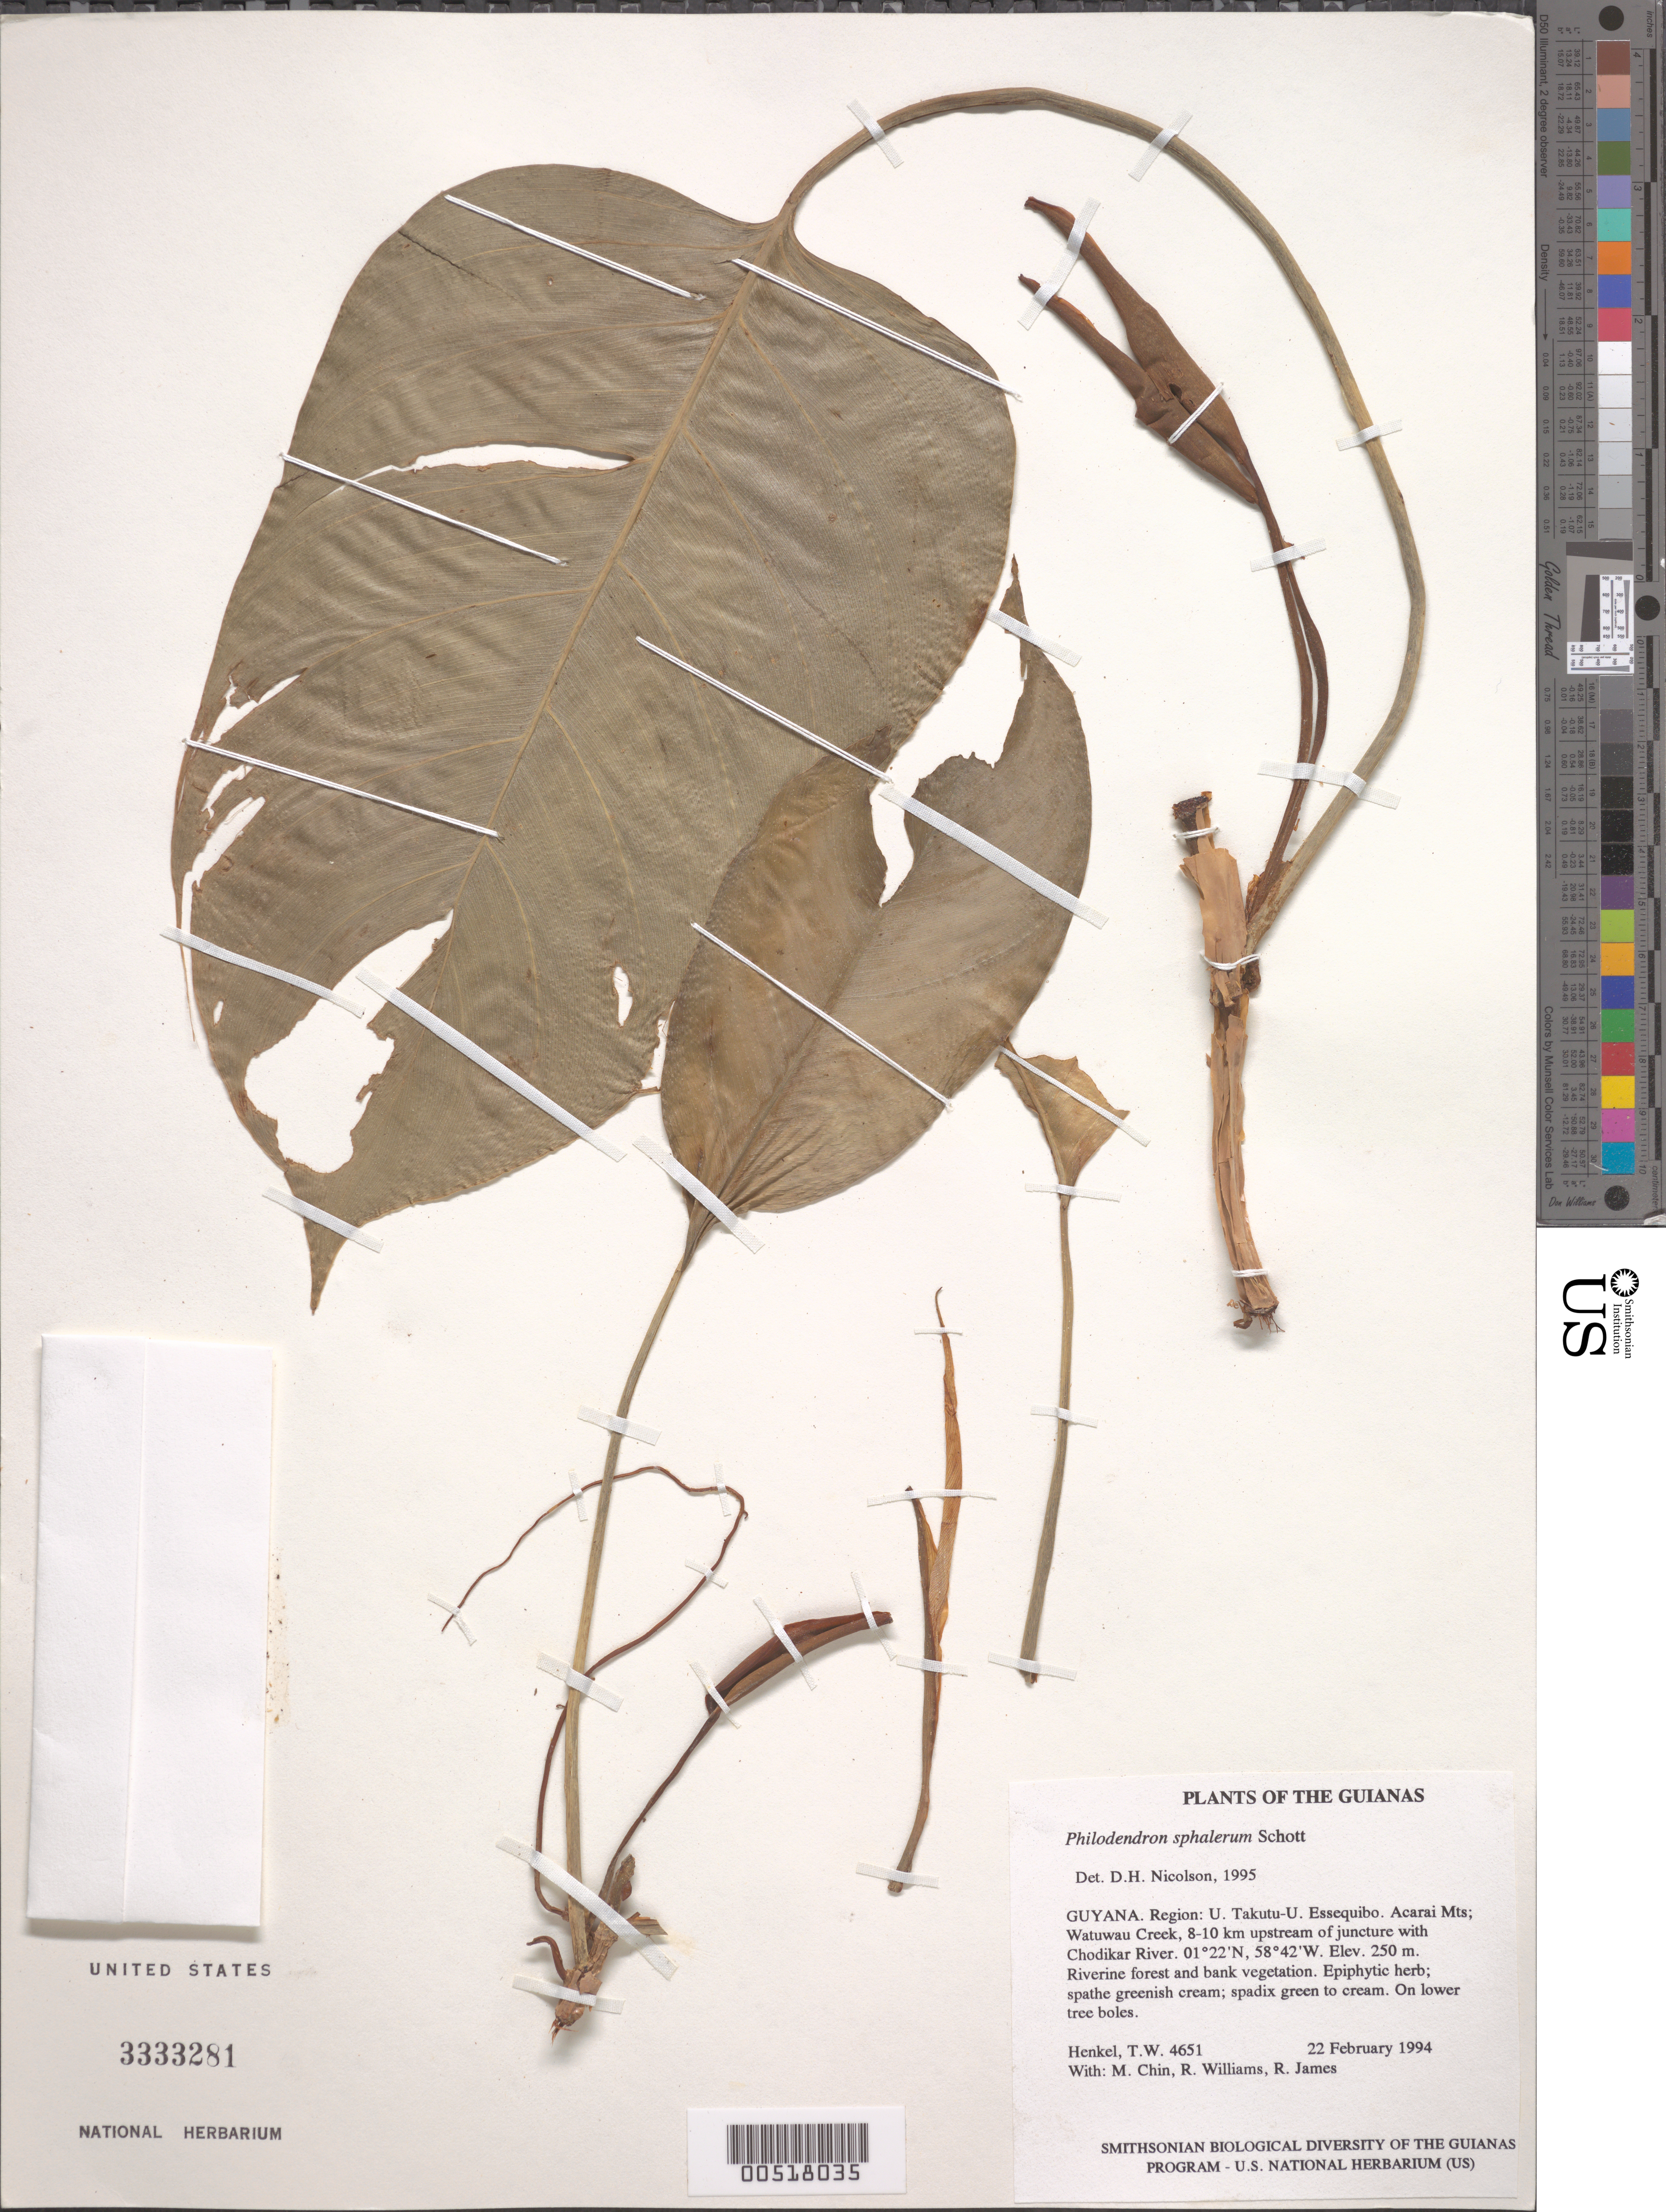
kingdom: Plantae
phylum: Tracheophyta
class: Liliopsida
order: Alismatales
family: Araceae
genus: Philodendron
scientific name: Philodendron sphalerum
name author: Schott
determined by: Nicolson, Dan H.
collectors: T. Henkel, M. Chin, R. Williams & R. James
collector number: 4651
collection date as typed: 22 February 1994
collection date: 1994-02-22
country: Guyana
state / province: U. Takutu-U. Essequibo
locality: Acarai Mts; Watuwau Creek, 8-10 km upstream of juncture with Chodikar River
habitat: Riverine forest and bank vegetation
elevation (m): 250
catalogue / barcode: US 3333281